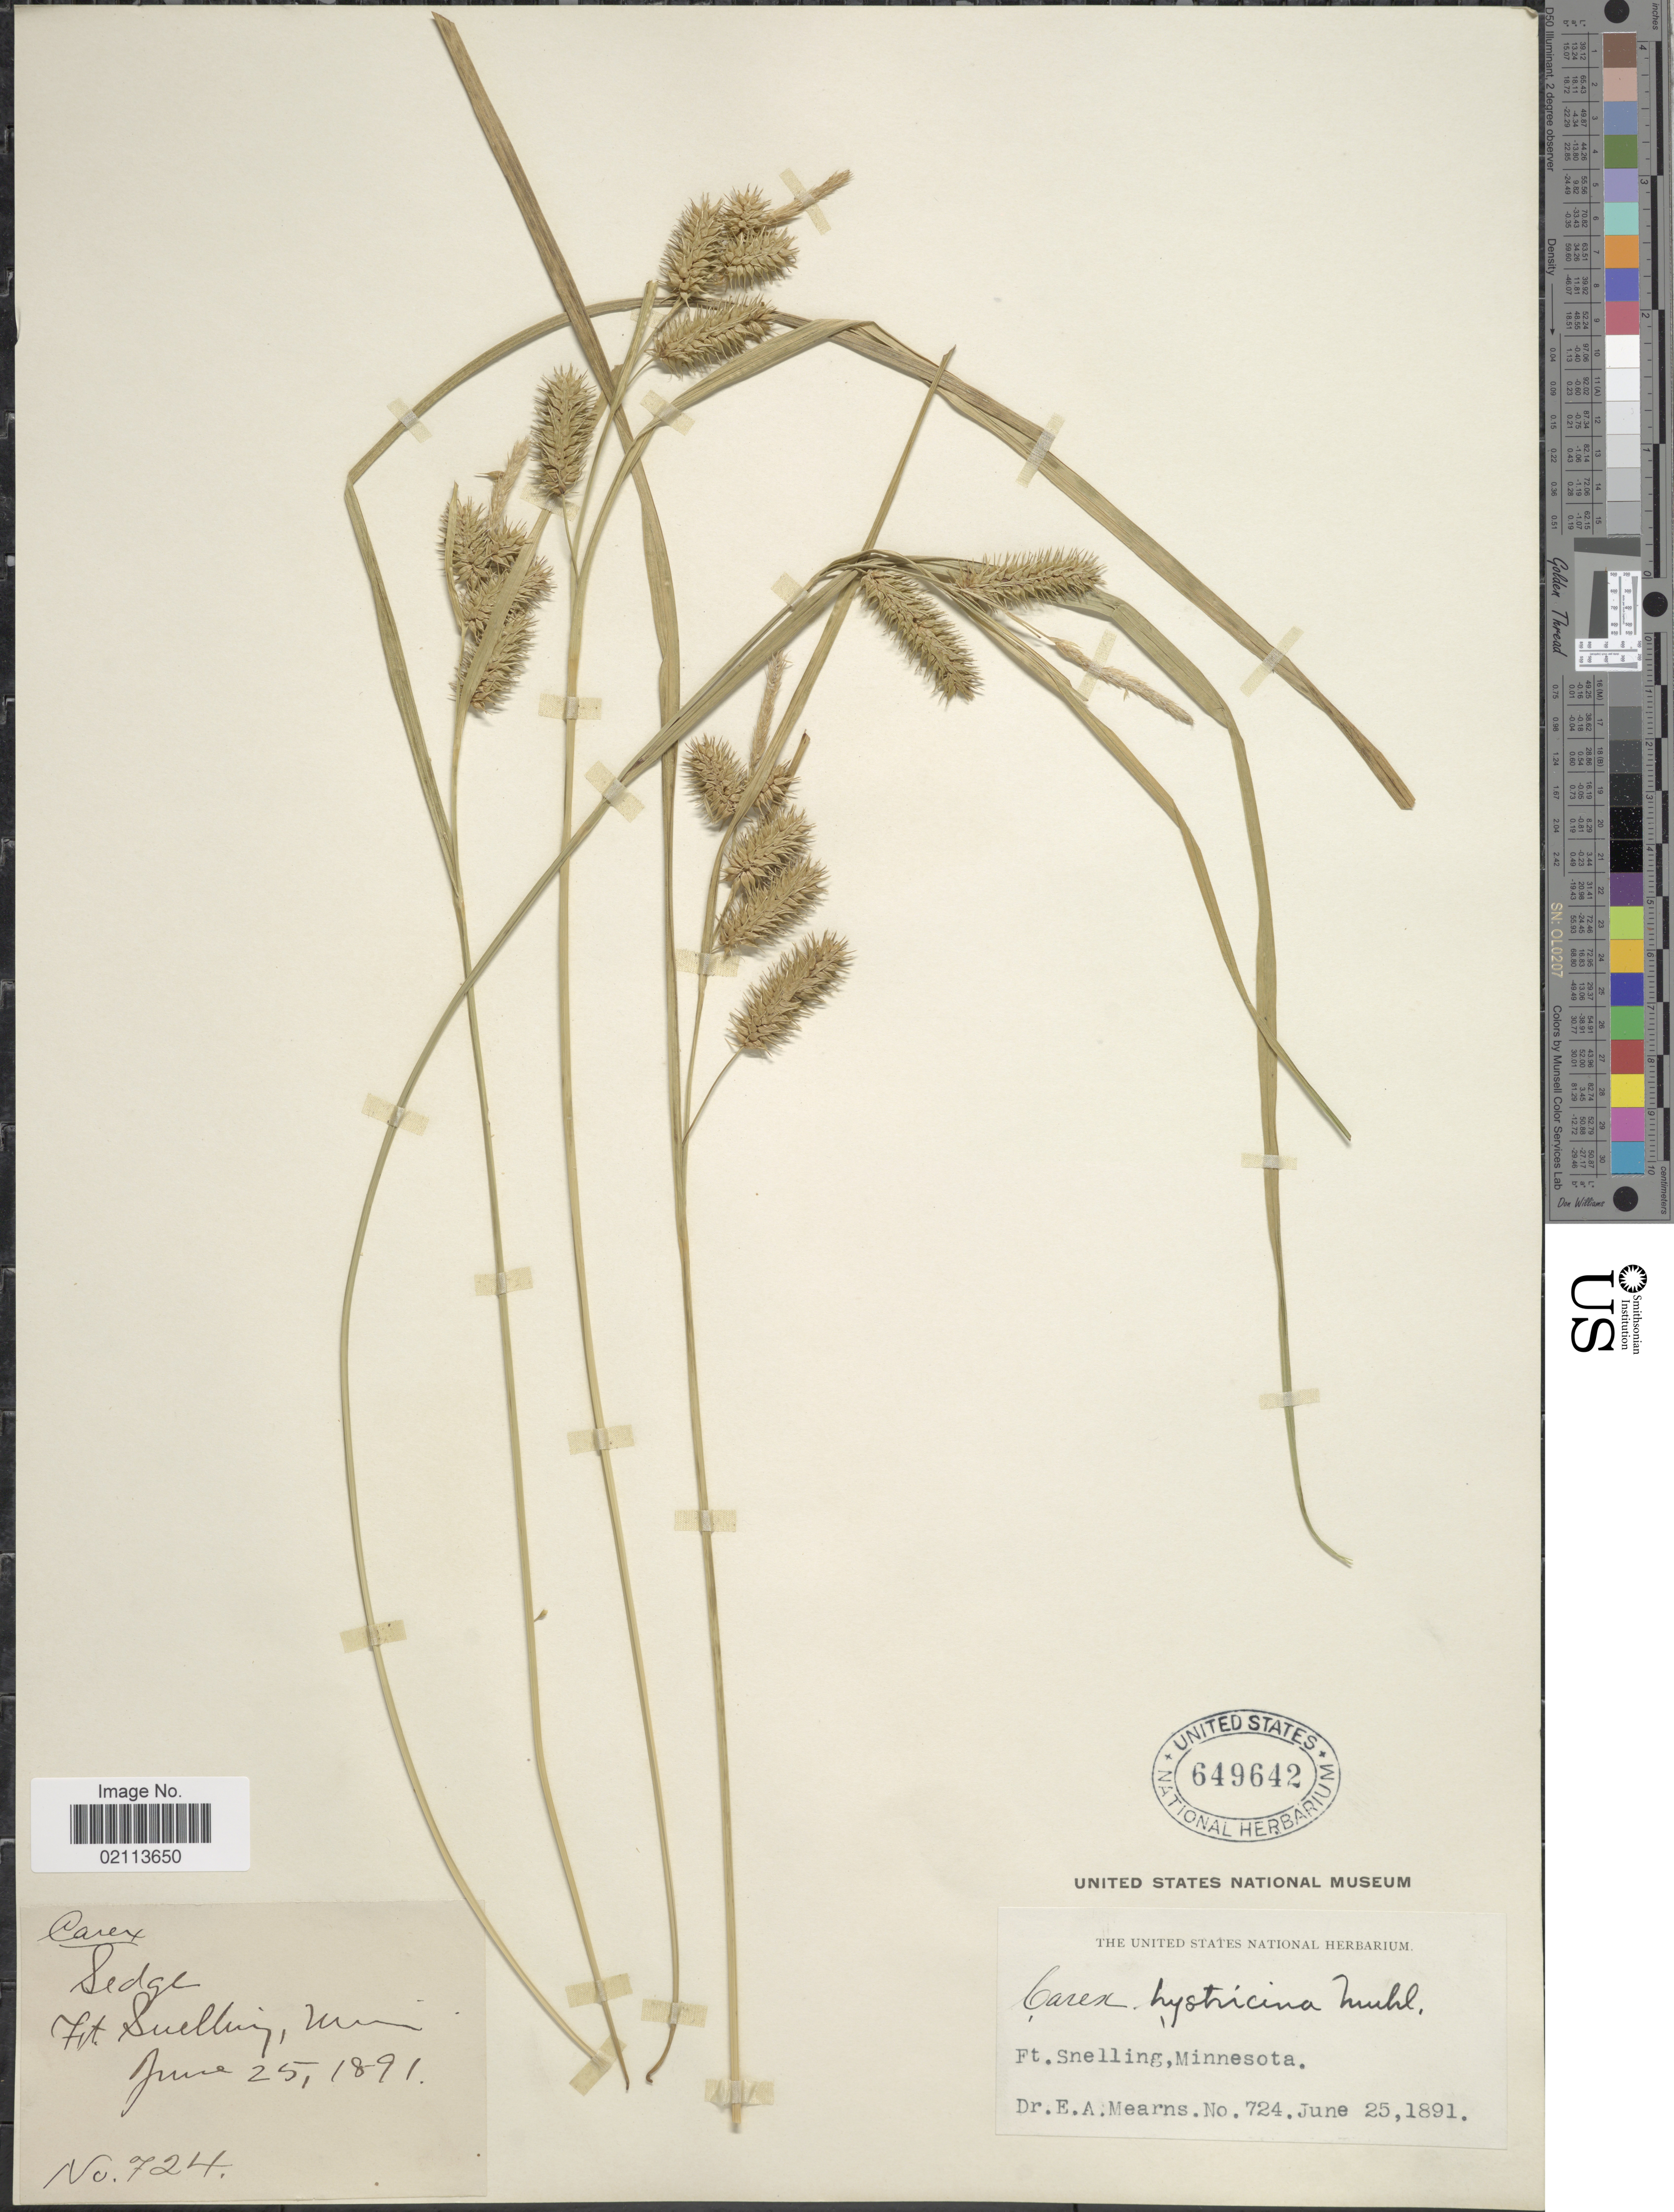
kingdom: Plantae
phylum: Tracheophyta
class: Liliopsida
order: Poales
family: Cyperaceae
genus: Carex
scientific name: Carex hystericina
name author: Muhl. ex Willd.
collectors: E. A. Mearns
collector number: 724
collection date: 1891-06-25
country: United States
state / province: Minnesota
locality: Ft Snelling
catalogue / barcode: US 649642